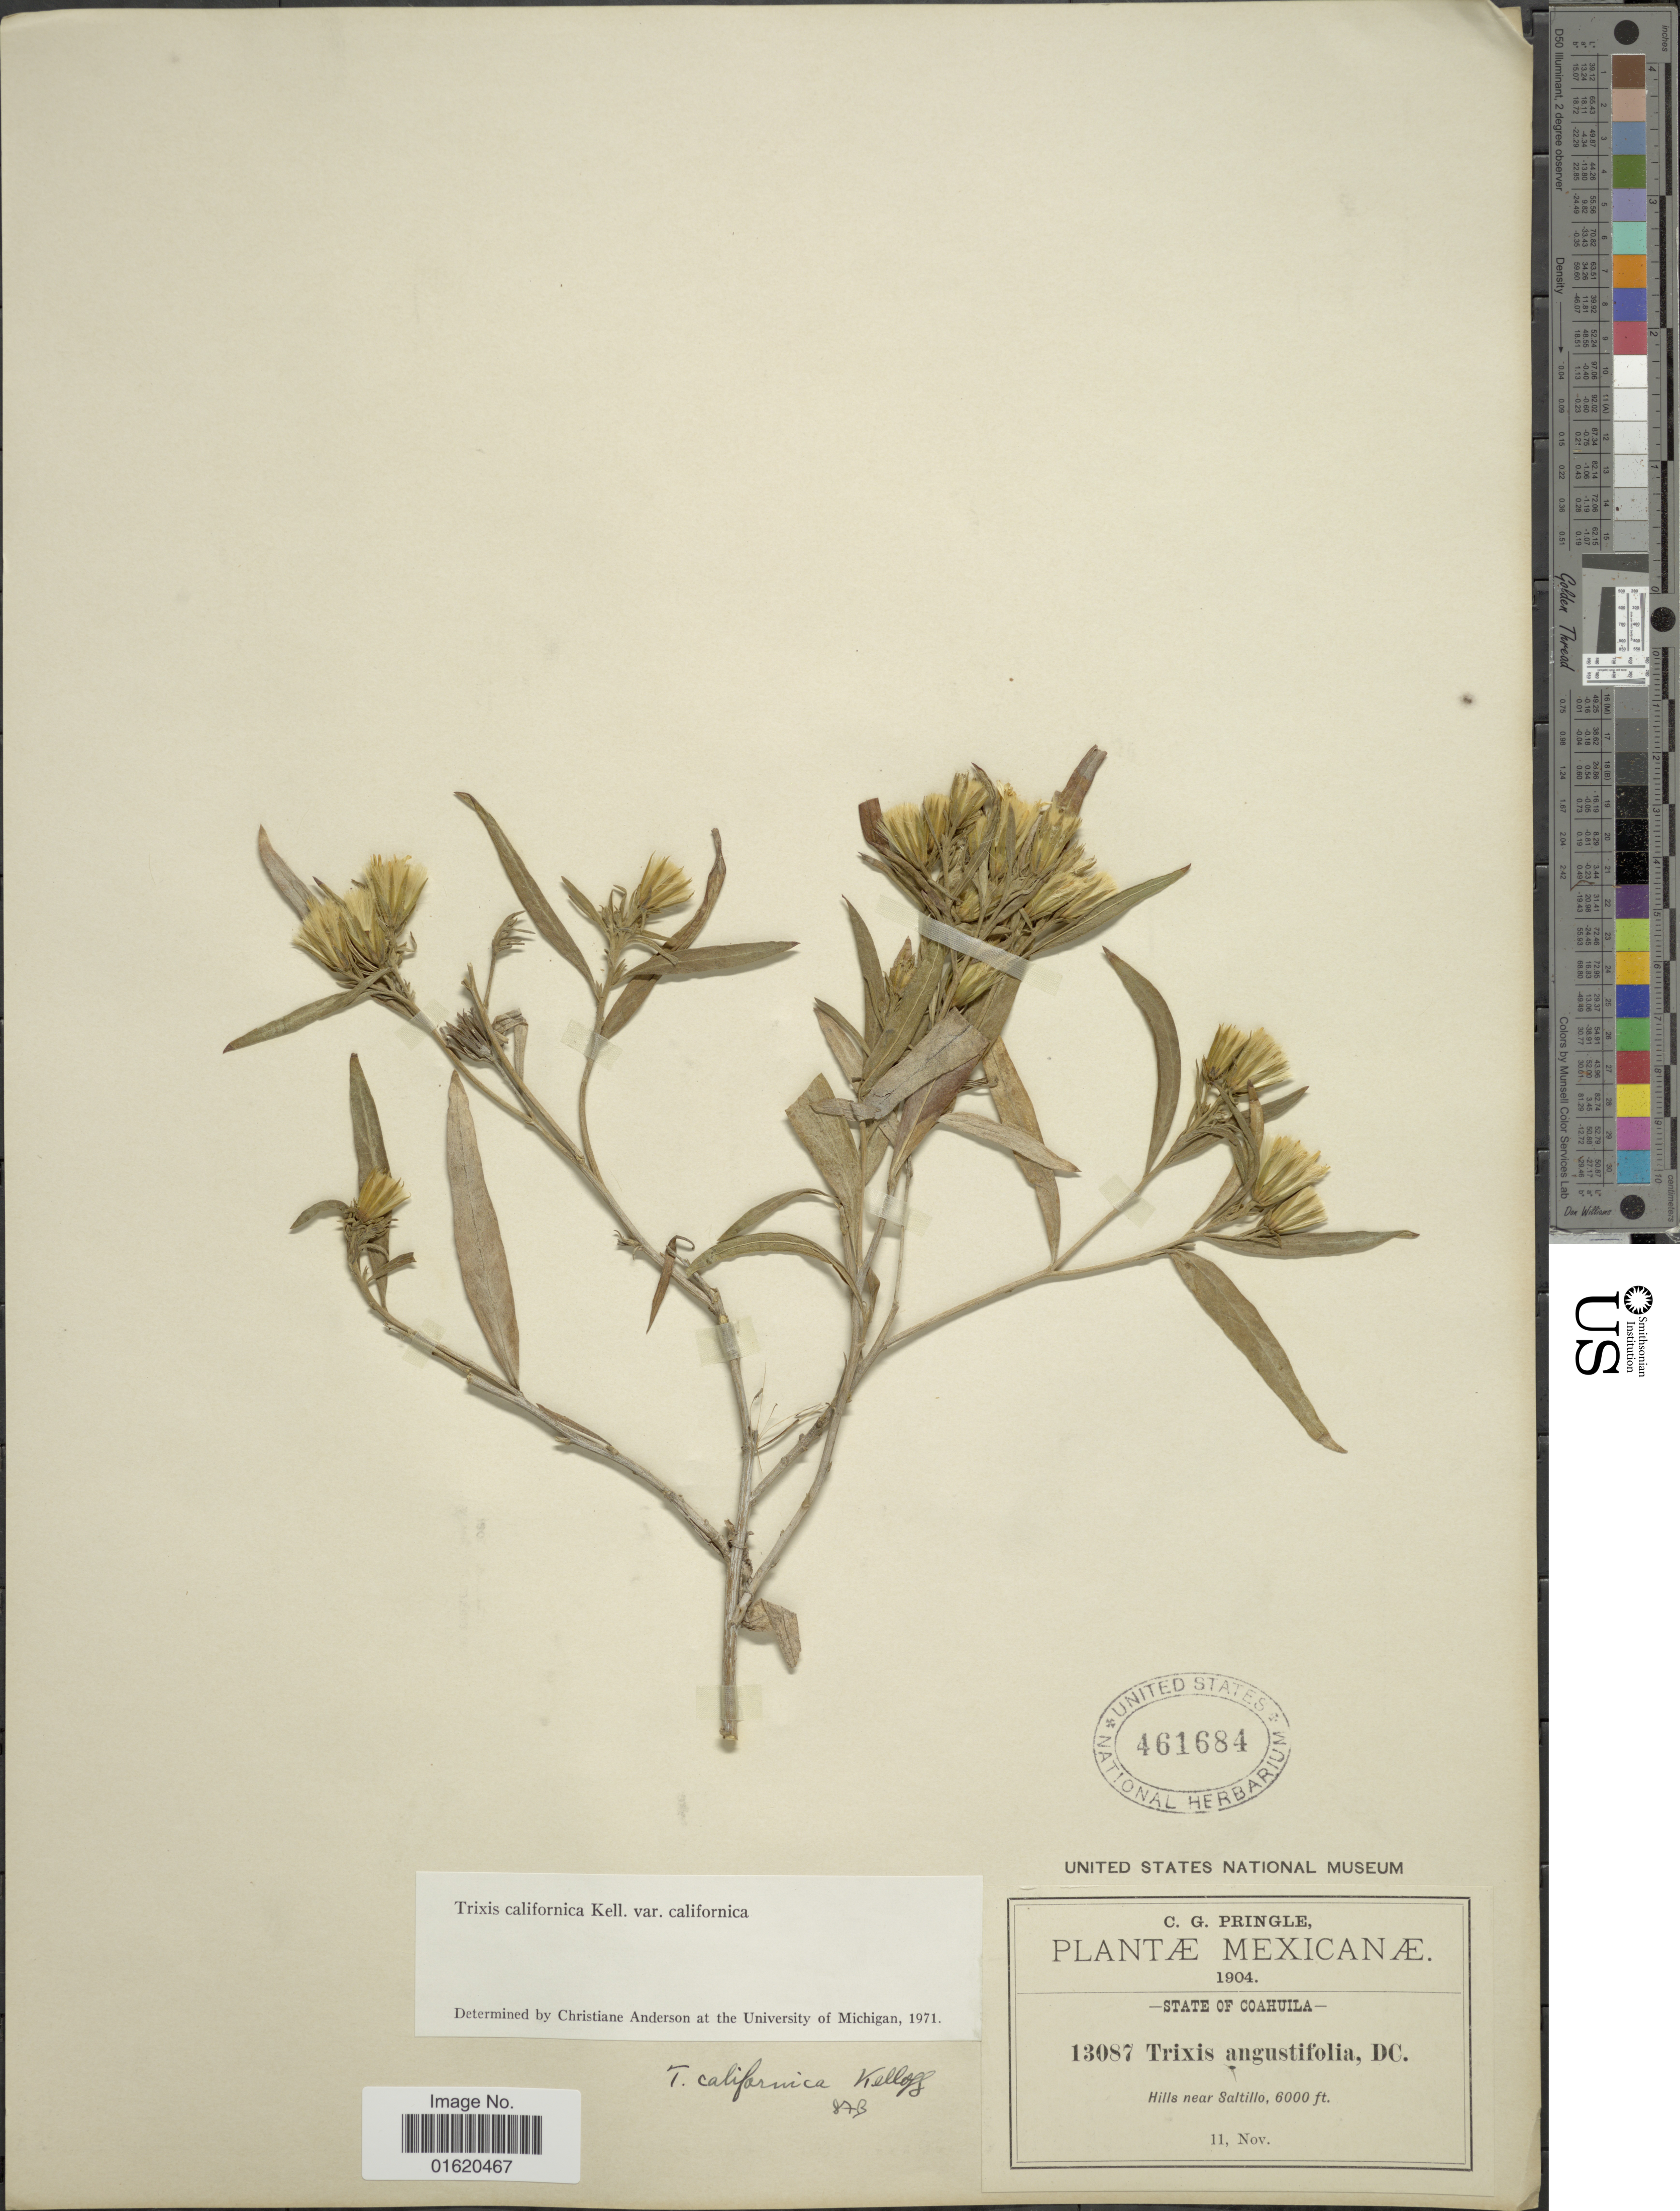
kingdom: Plantae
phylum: Tracheophyta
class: Magnoliopsida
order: Asterales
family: Asteraceae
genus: Trixis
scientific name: Trixis californica var. californica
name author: Kellogg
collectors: C. G. Pringle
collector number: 13087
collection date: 1904-11-11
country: Mexico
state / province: Coahuila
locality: Hills near Saltillo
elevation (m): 1829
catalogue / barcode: US 461684